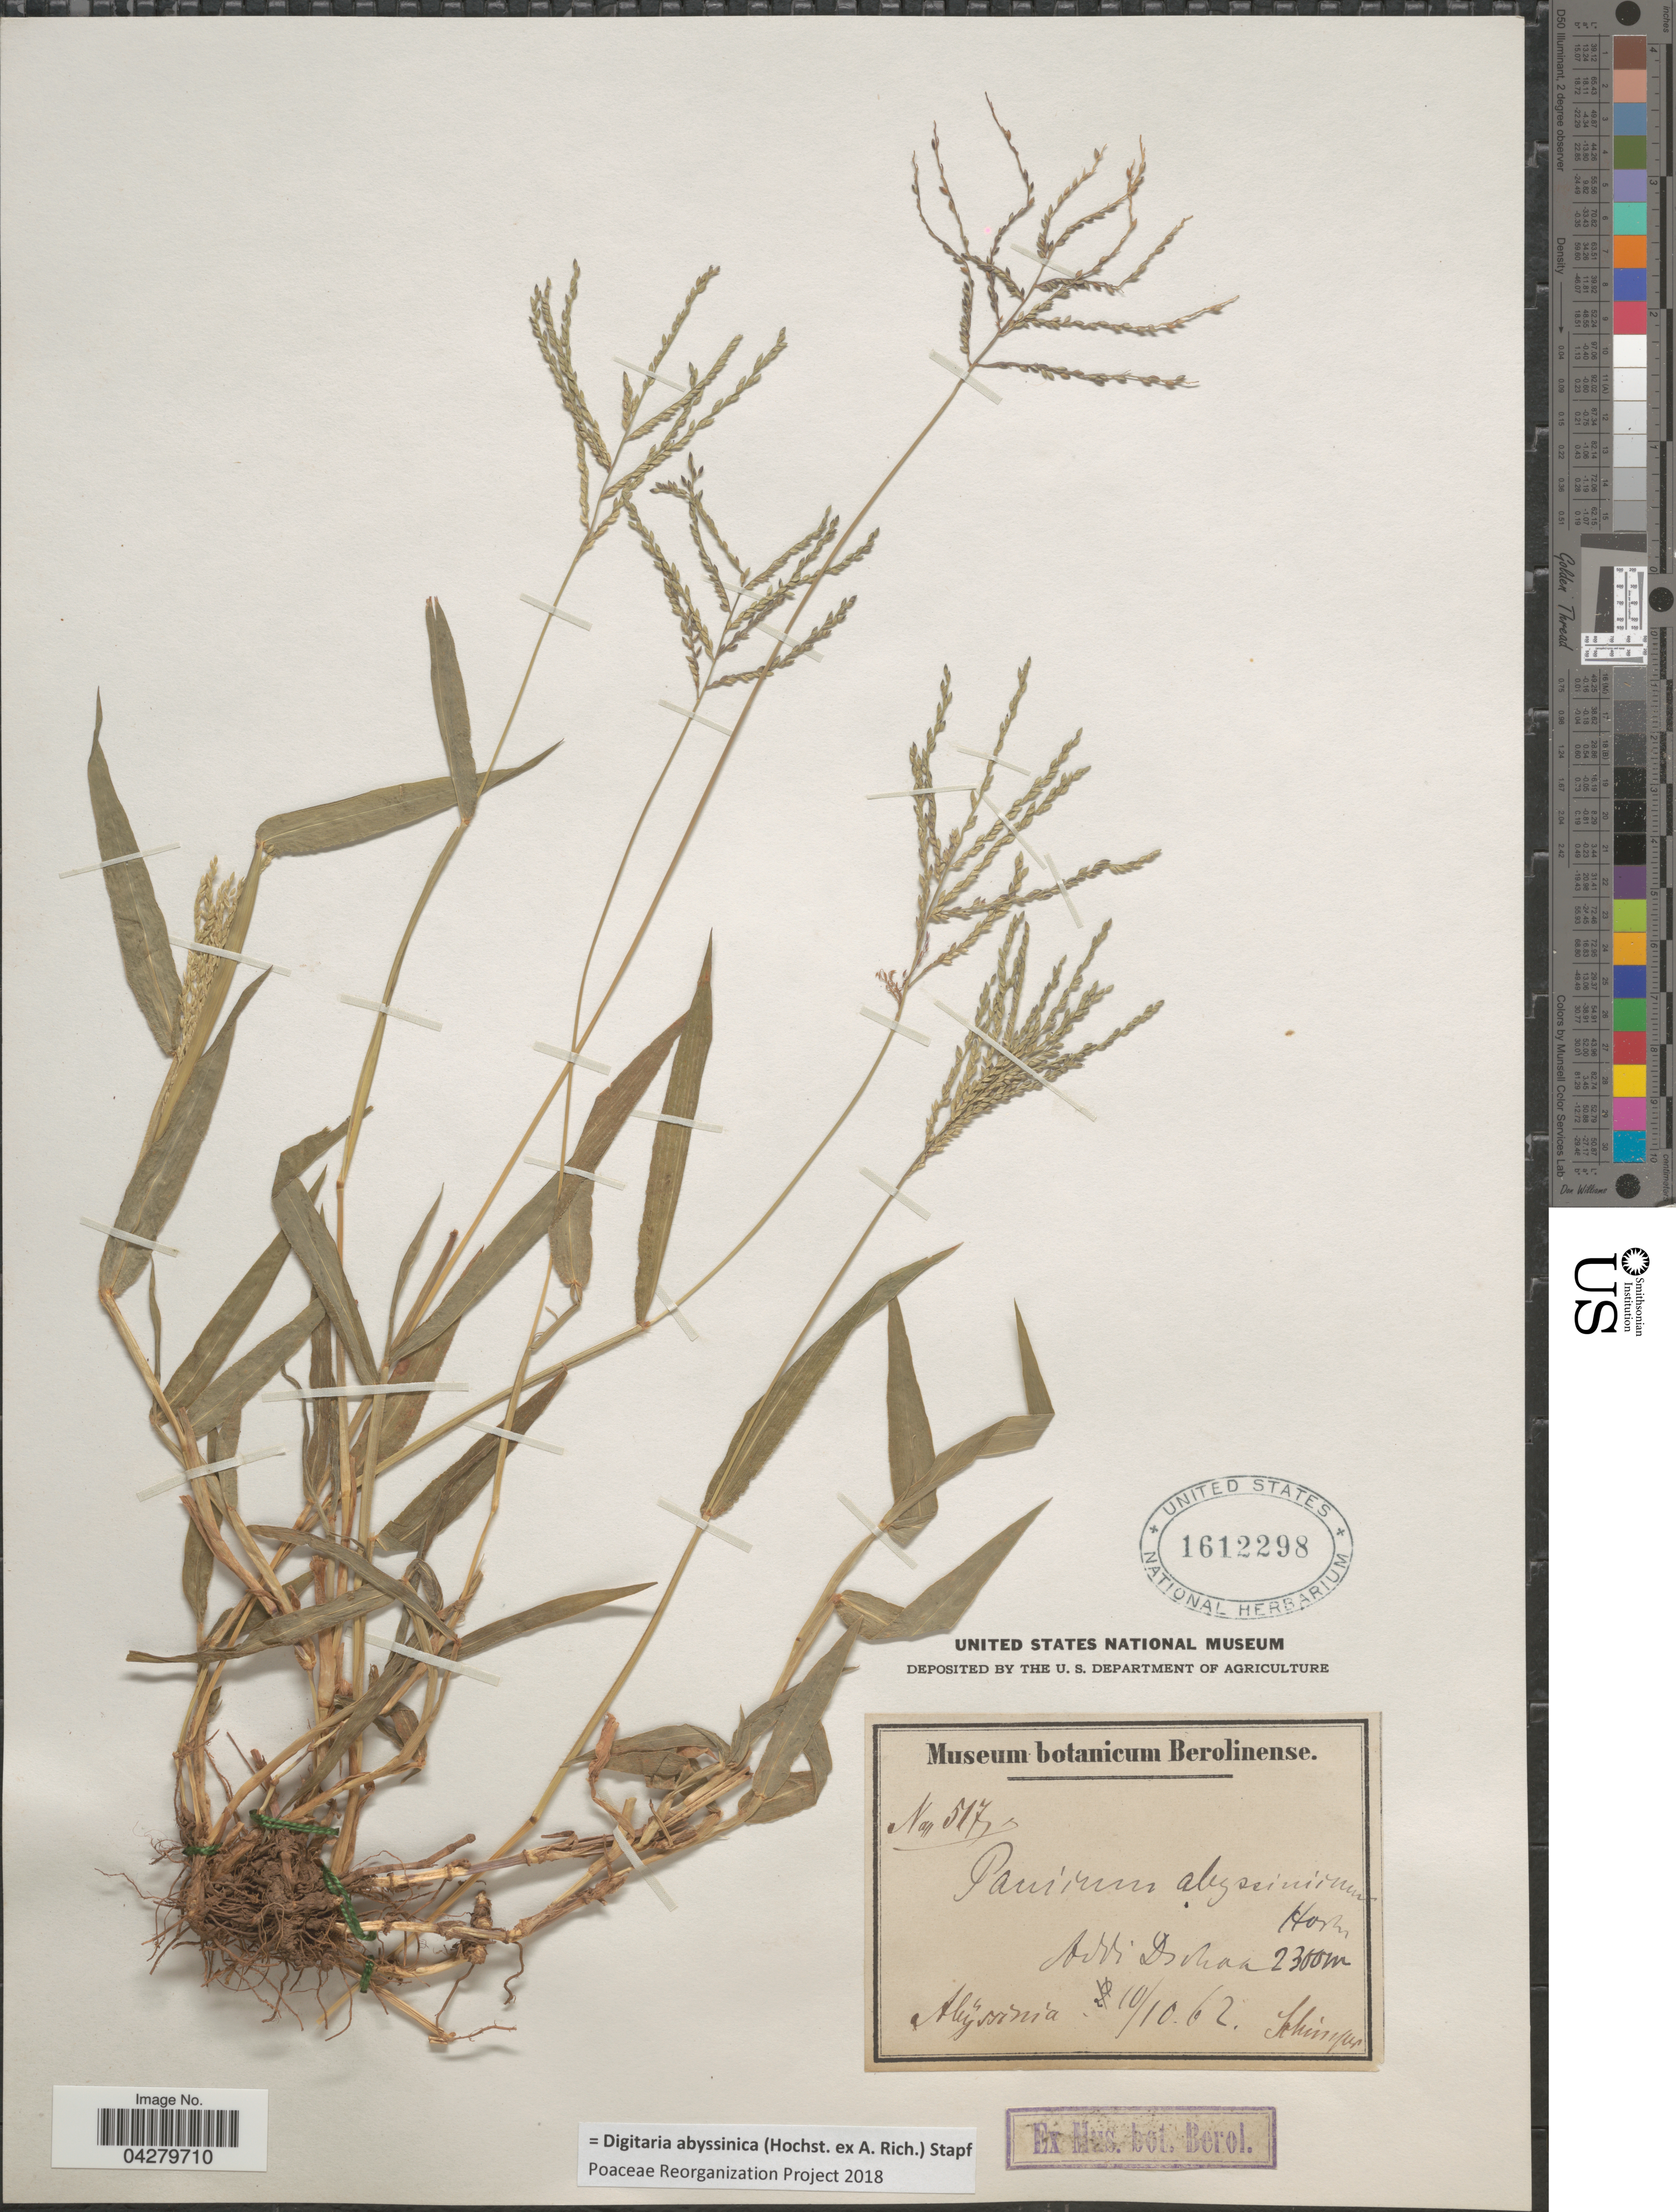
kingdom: Plantae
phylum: Tracheophyta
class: Liliopsida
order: Poales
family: Poaceae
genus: Digitaria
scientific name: Digitaria abyssinica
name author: (Hochst. ex Rich.) Stapf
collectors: -. Schimper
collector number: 517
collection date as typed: Transcribed d/m/y: 10/10/62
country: Ethiopia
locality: Abyssinia.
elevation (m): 2300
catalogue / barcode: US 1612298